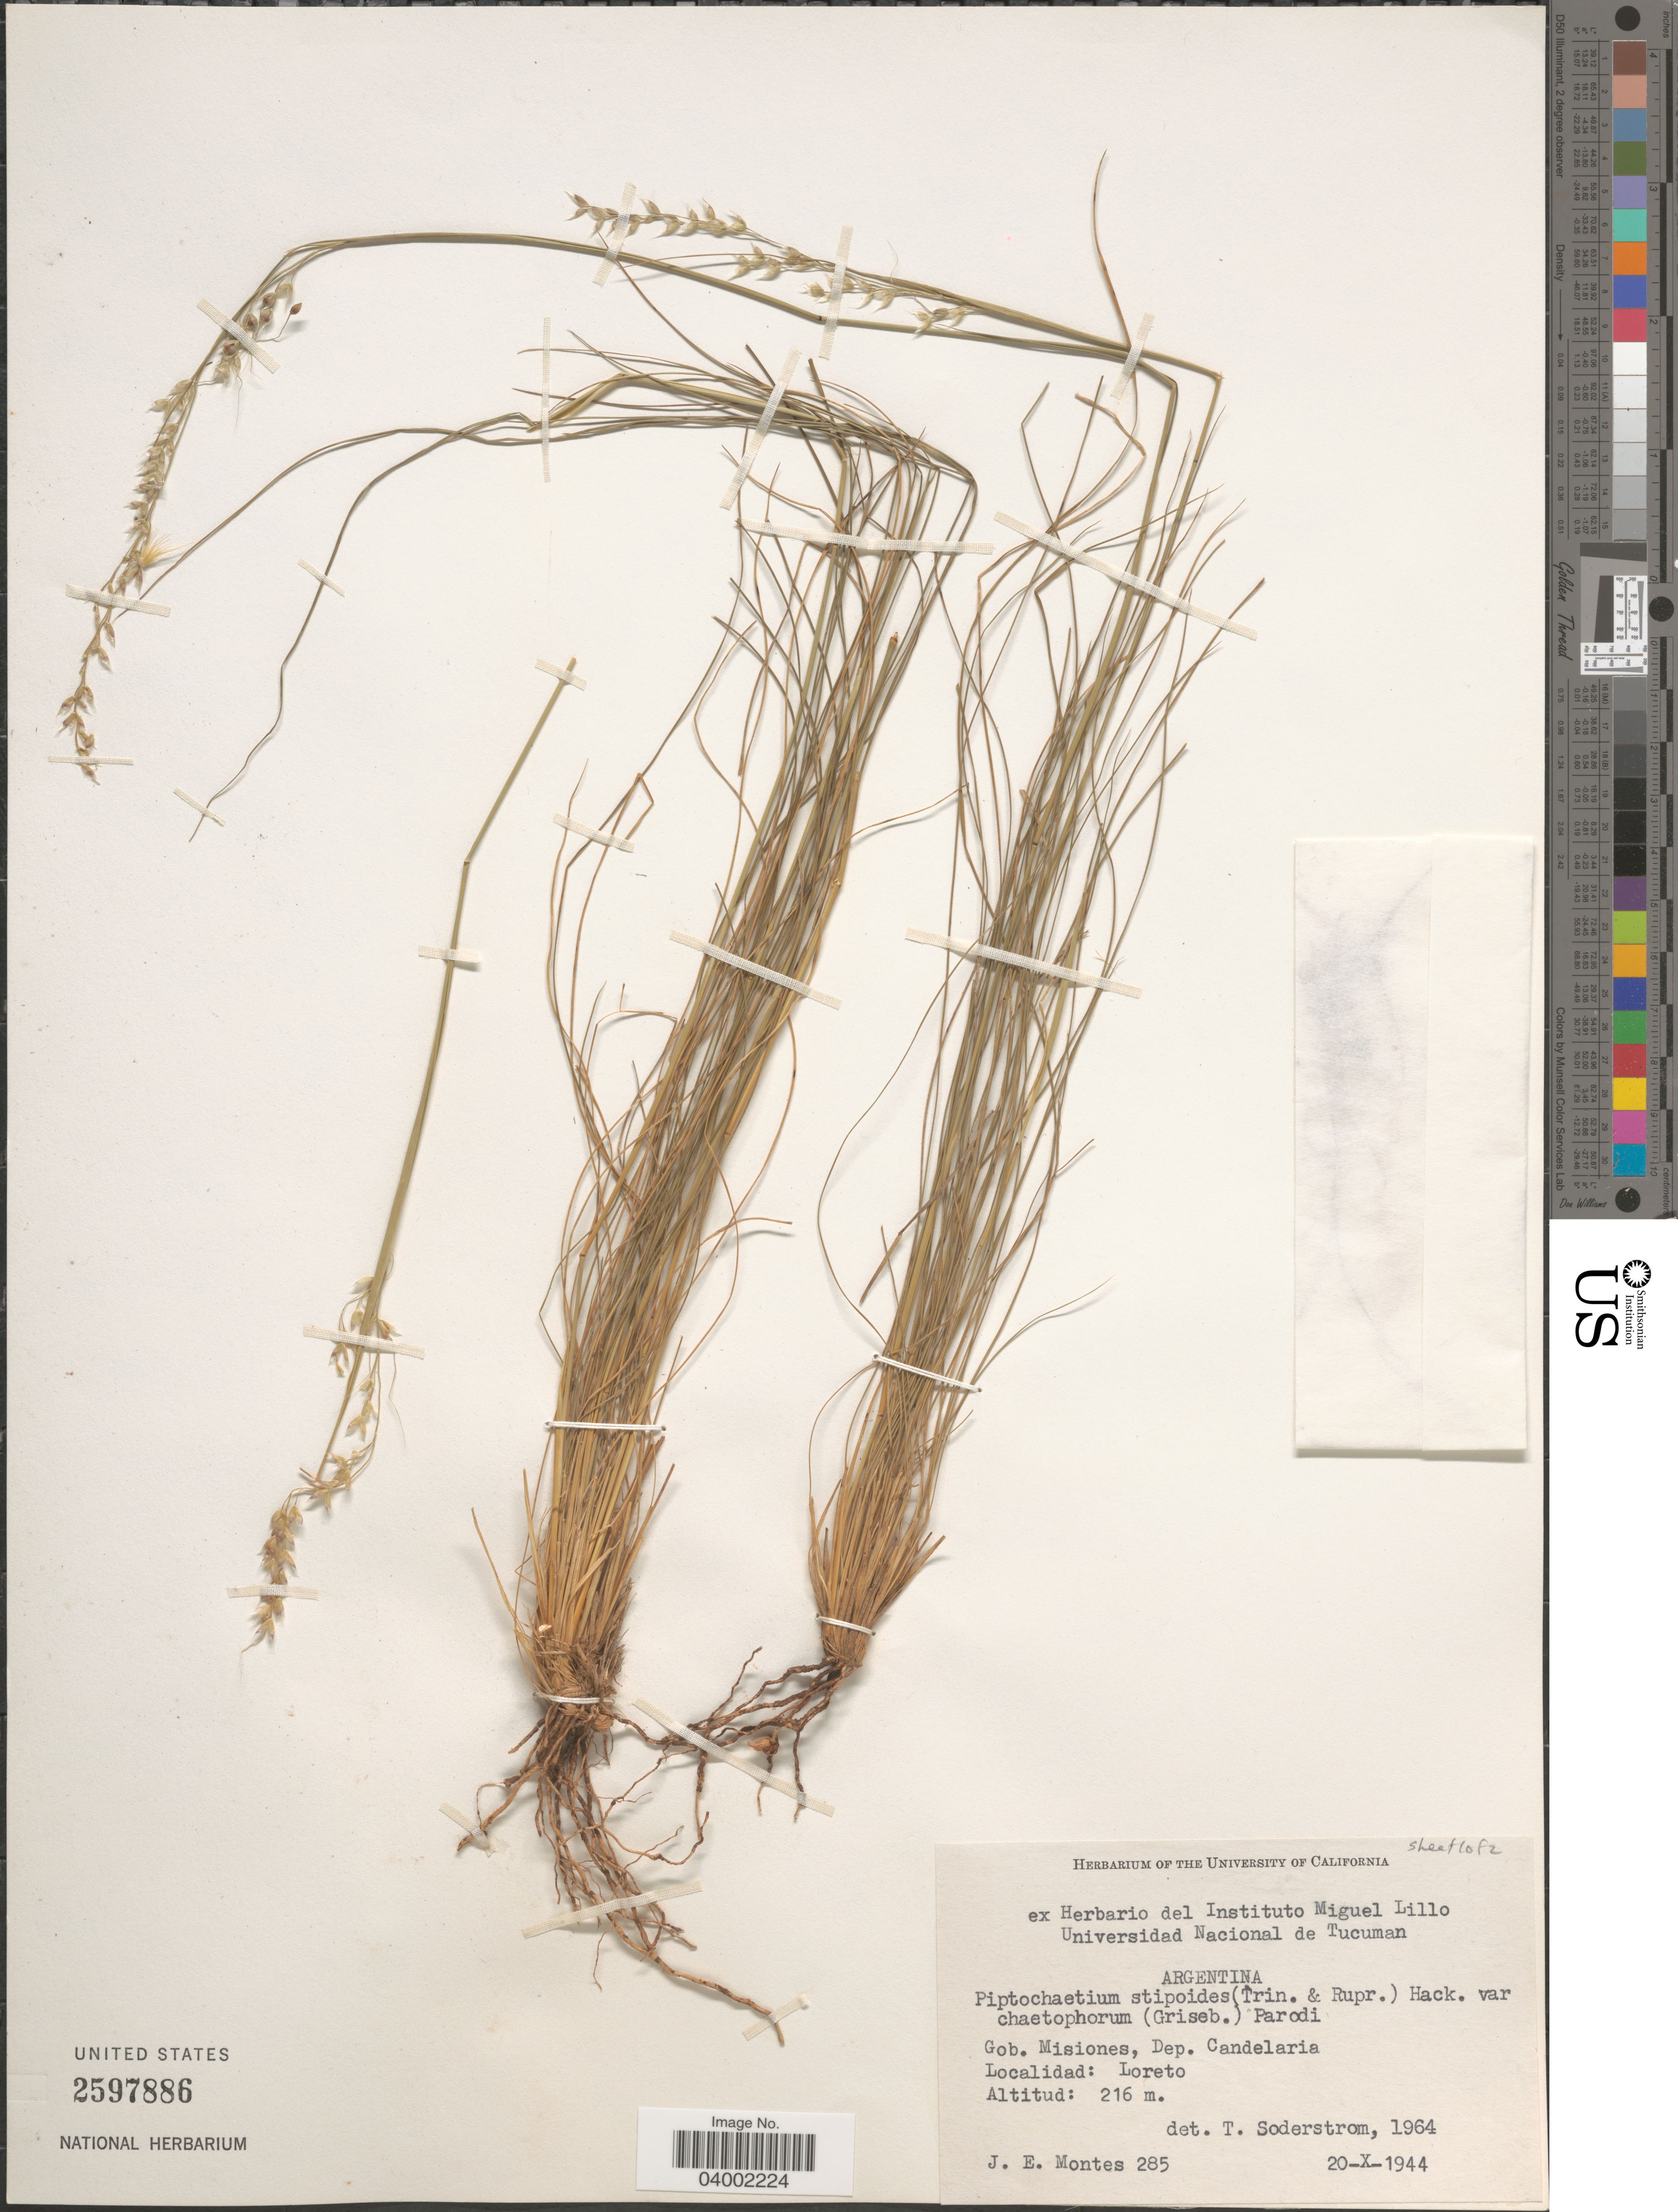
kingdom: Plantae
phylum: Tracheophyta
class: Liliopsida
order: Poales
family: Poaceae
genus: Piptochaetium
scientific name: Piptochaetium stipoides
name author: (Trin. & Rupr.) Hack. & Arechav.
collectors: J. E. Montes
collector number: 285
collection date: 1944-10-20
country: Argentina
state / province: Misiones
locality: Gob. Misiones, Dep. Candelaria. Loreto.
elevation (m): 216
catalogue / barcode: US 2597886